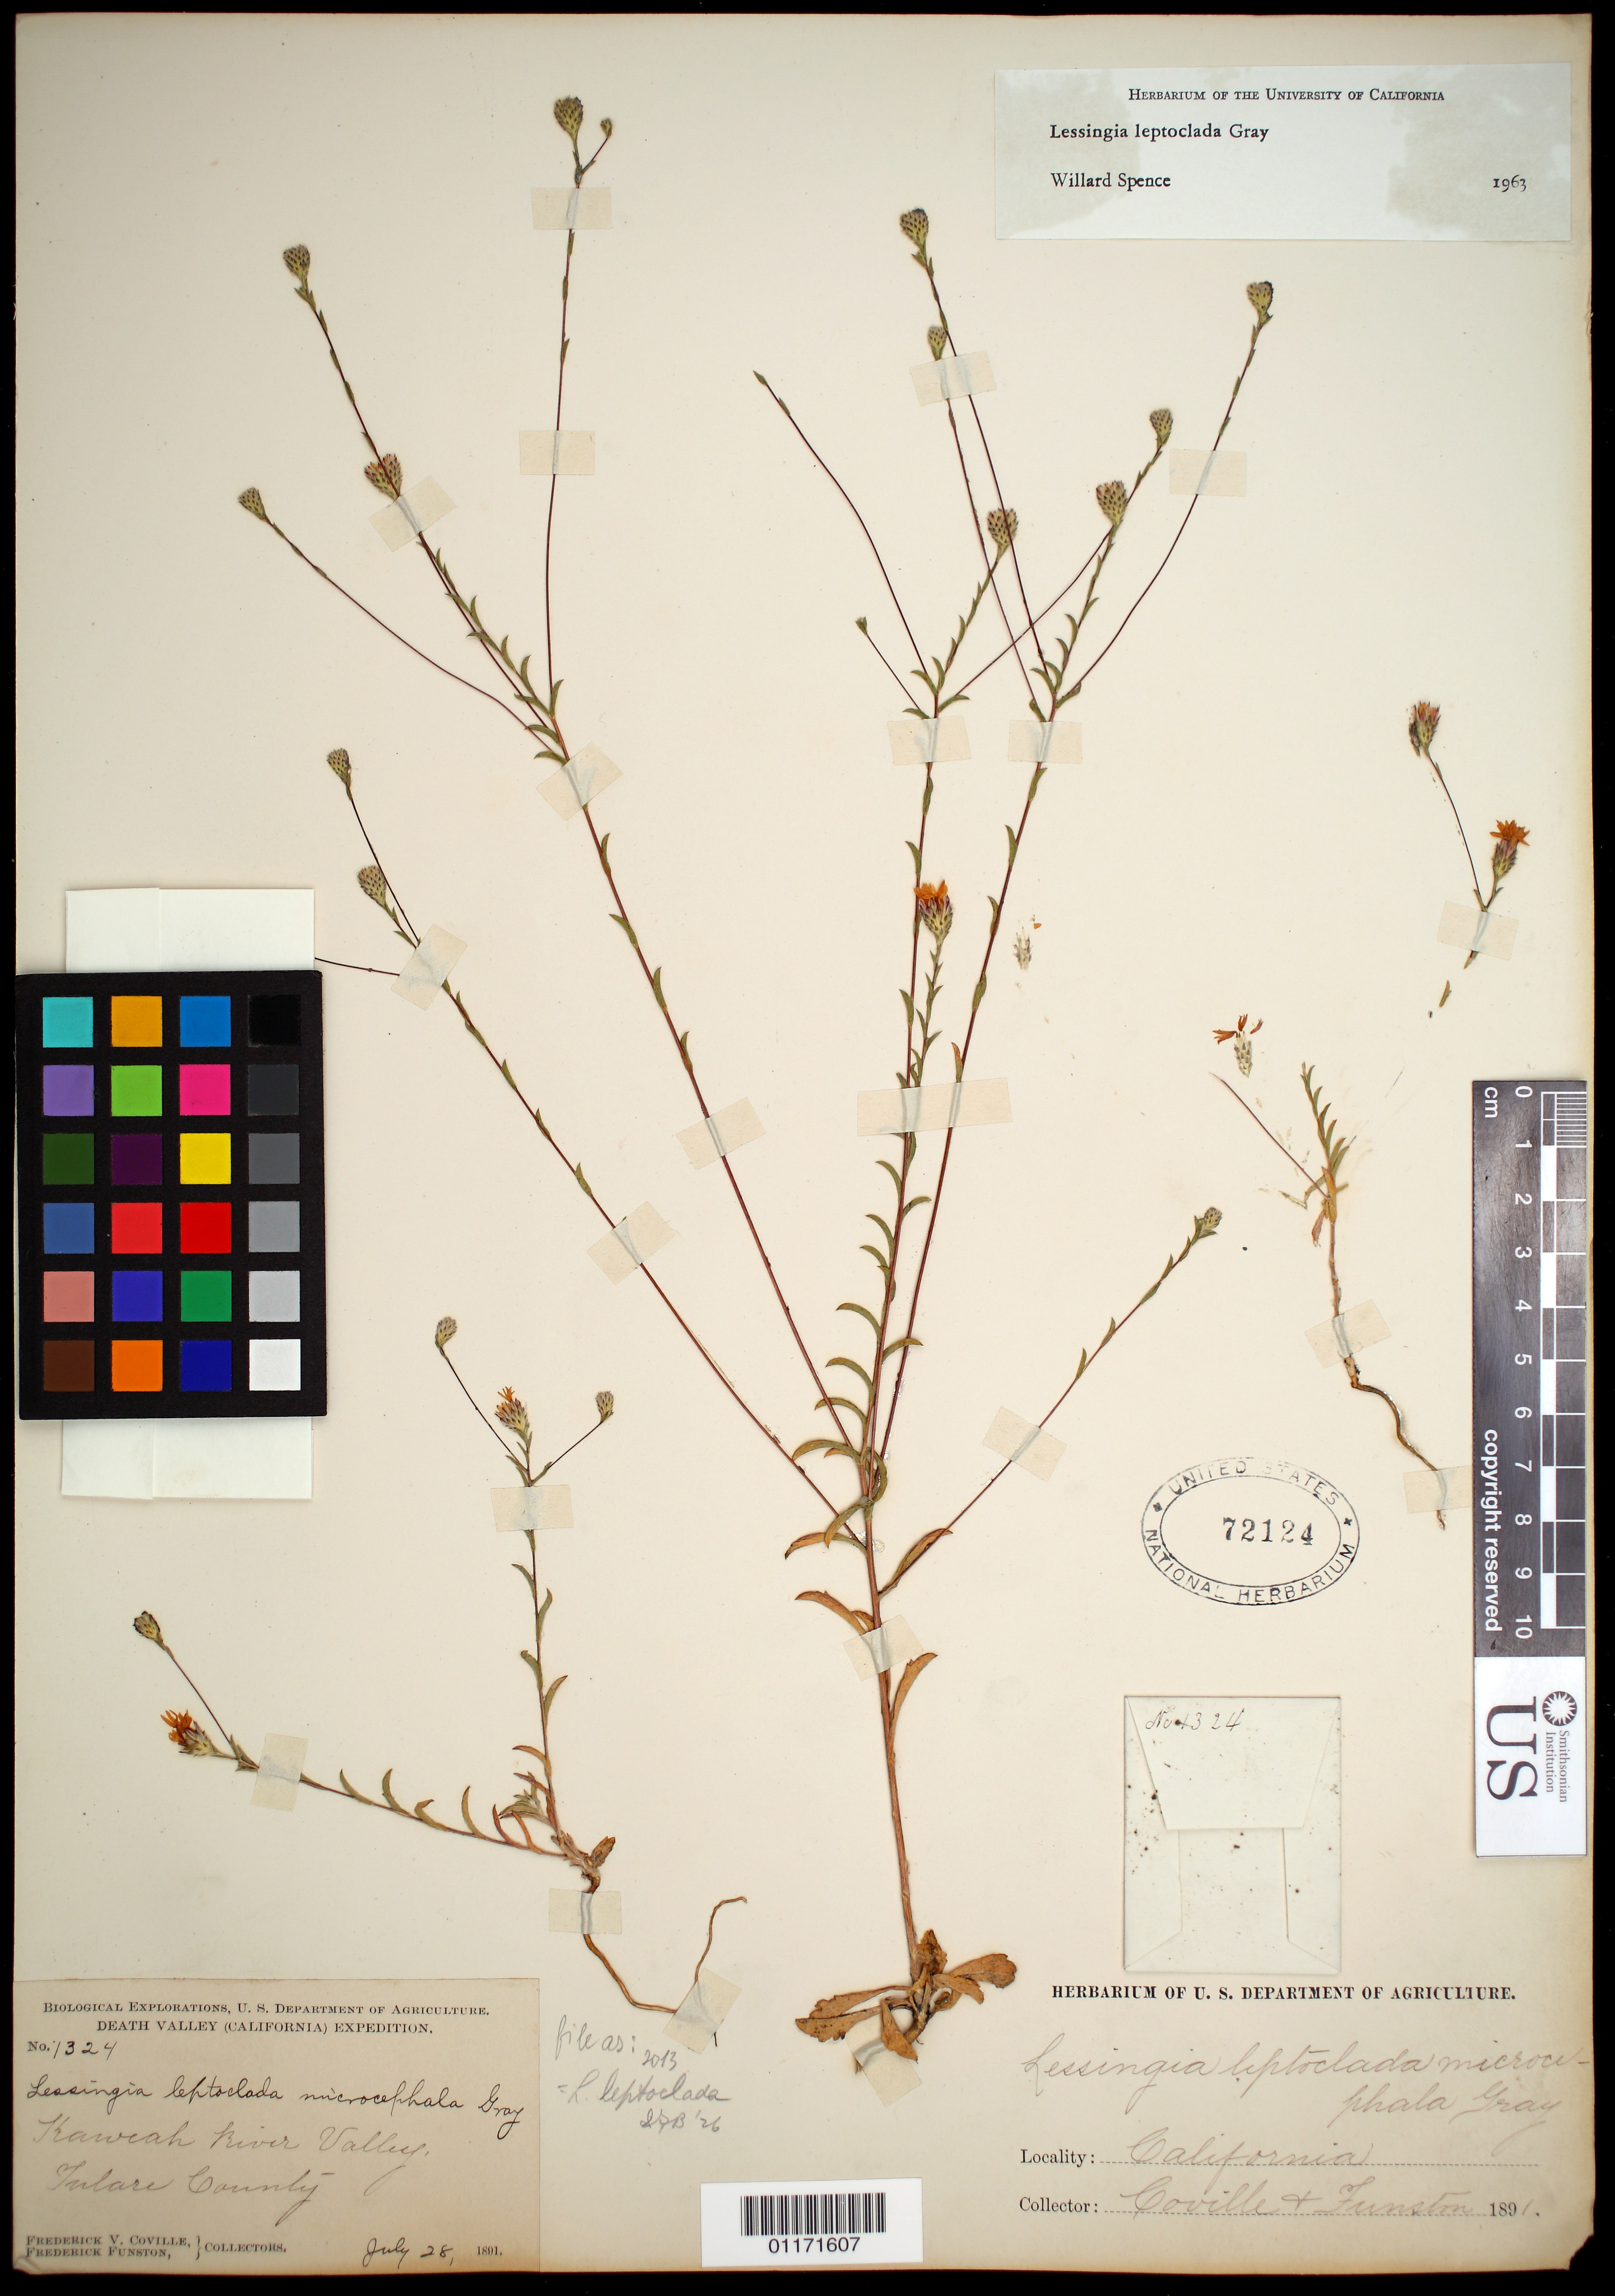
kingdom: Plantae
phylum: Tracheophyta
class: Magnoliopsida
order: Asterales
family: Asteraceae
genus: Lessingia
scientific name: Lessingia leptoclada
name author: A. Gray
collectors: F. V. Coville & F. Funston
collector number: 1324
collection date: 1891-07-28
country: United States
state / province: California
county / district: Tulare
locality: Valley of Kaweah River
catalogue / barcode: US 72124